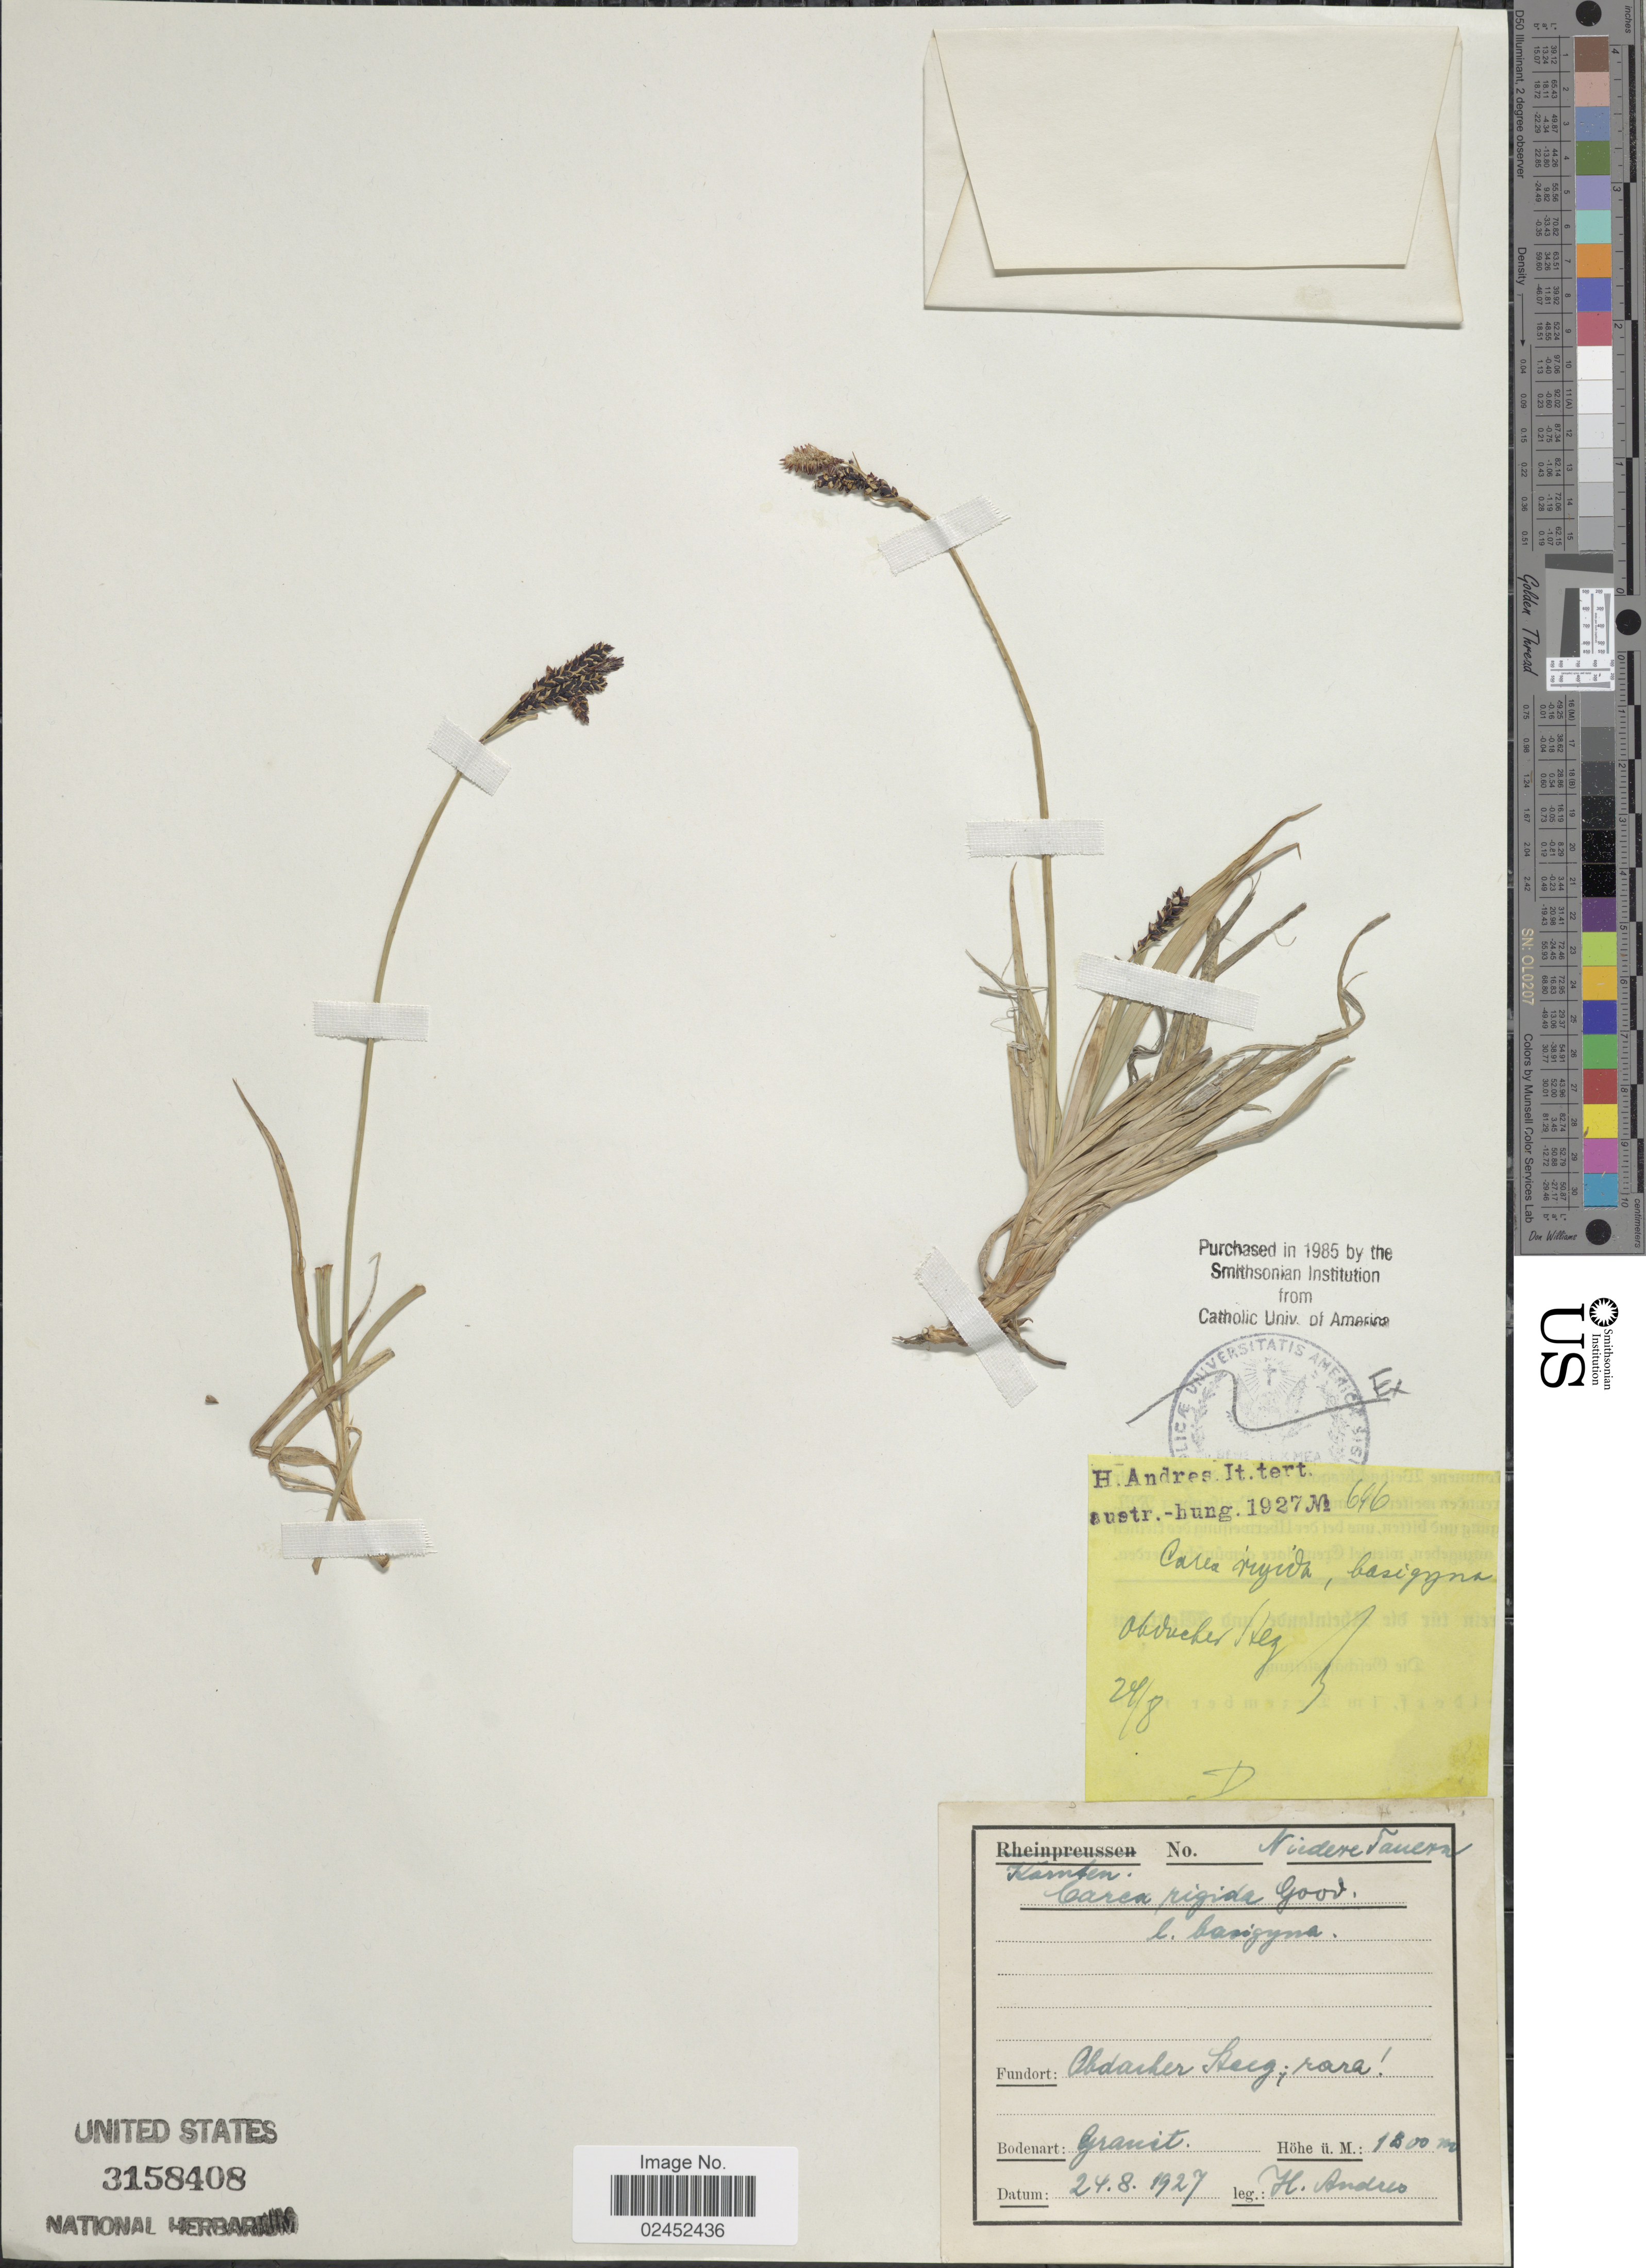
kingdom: Plantae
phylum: Tracheophyta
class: Liliopsida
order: Poales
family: Cyperaceae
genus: Carex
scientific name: Carex dacica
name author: Heuff.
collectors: H. Andres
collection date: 1927-08-24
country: Germany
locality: Abdarker Skeeg; rara [illegible text]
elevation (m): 1300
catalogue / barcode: US 3158408